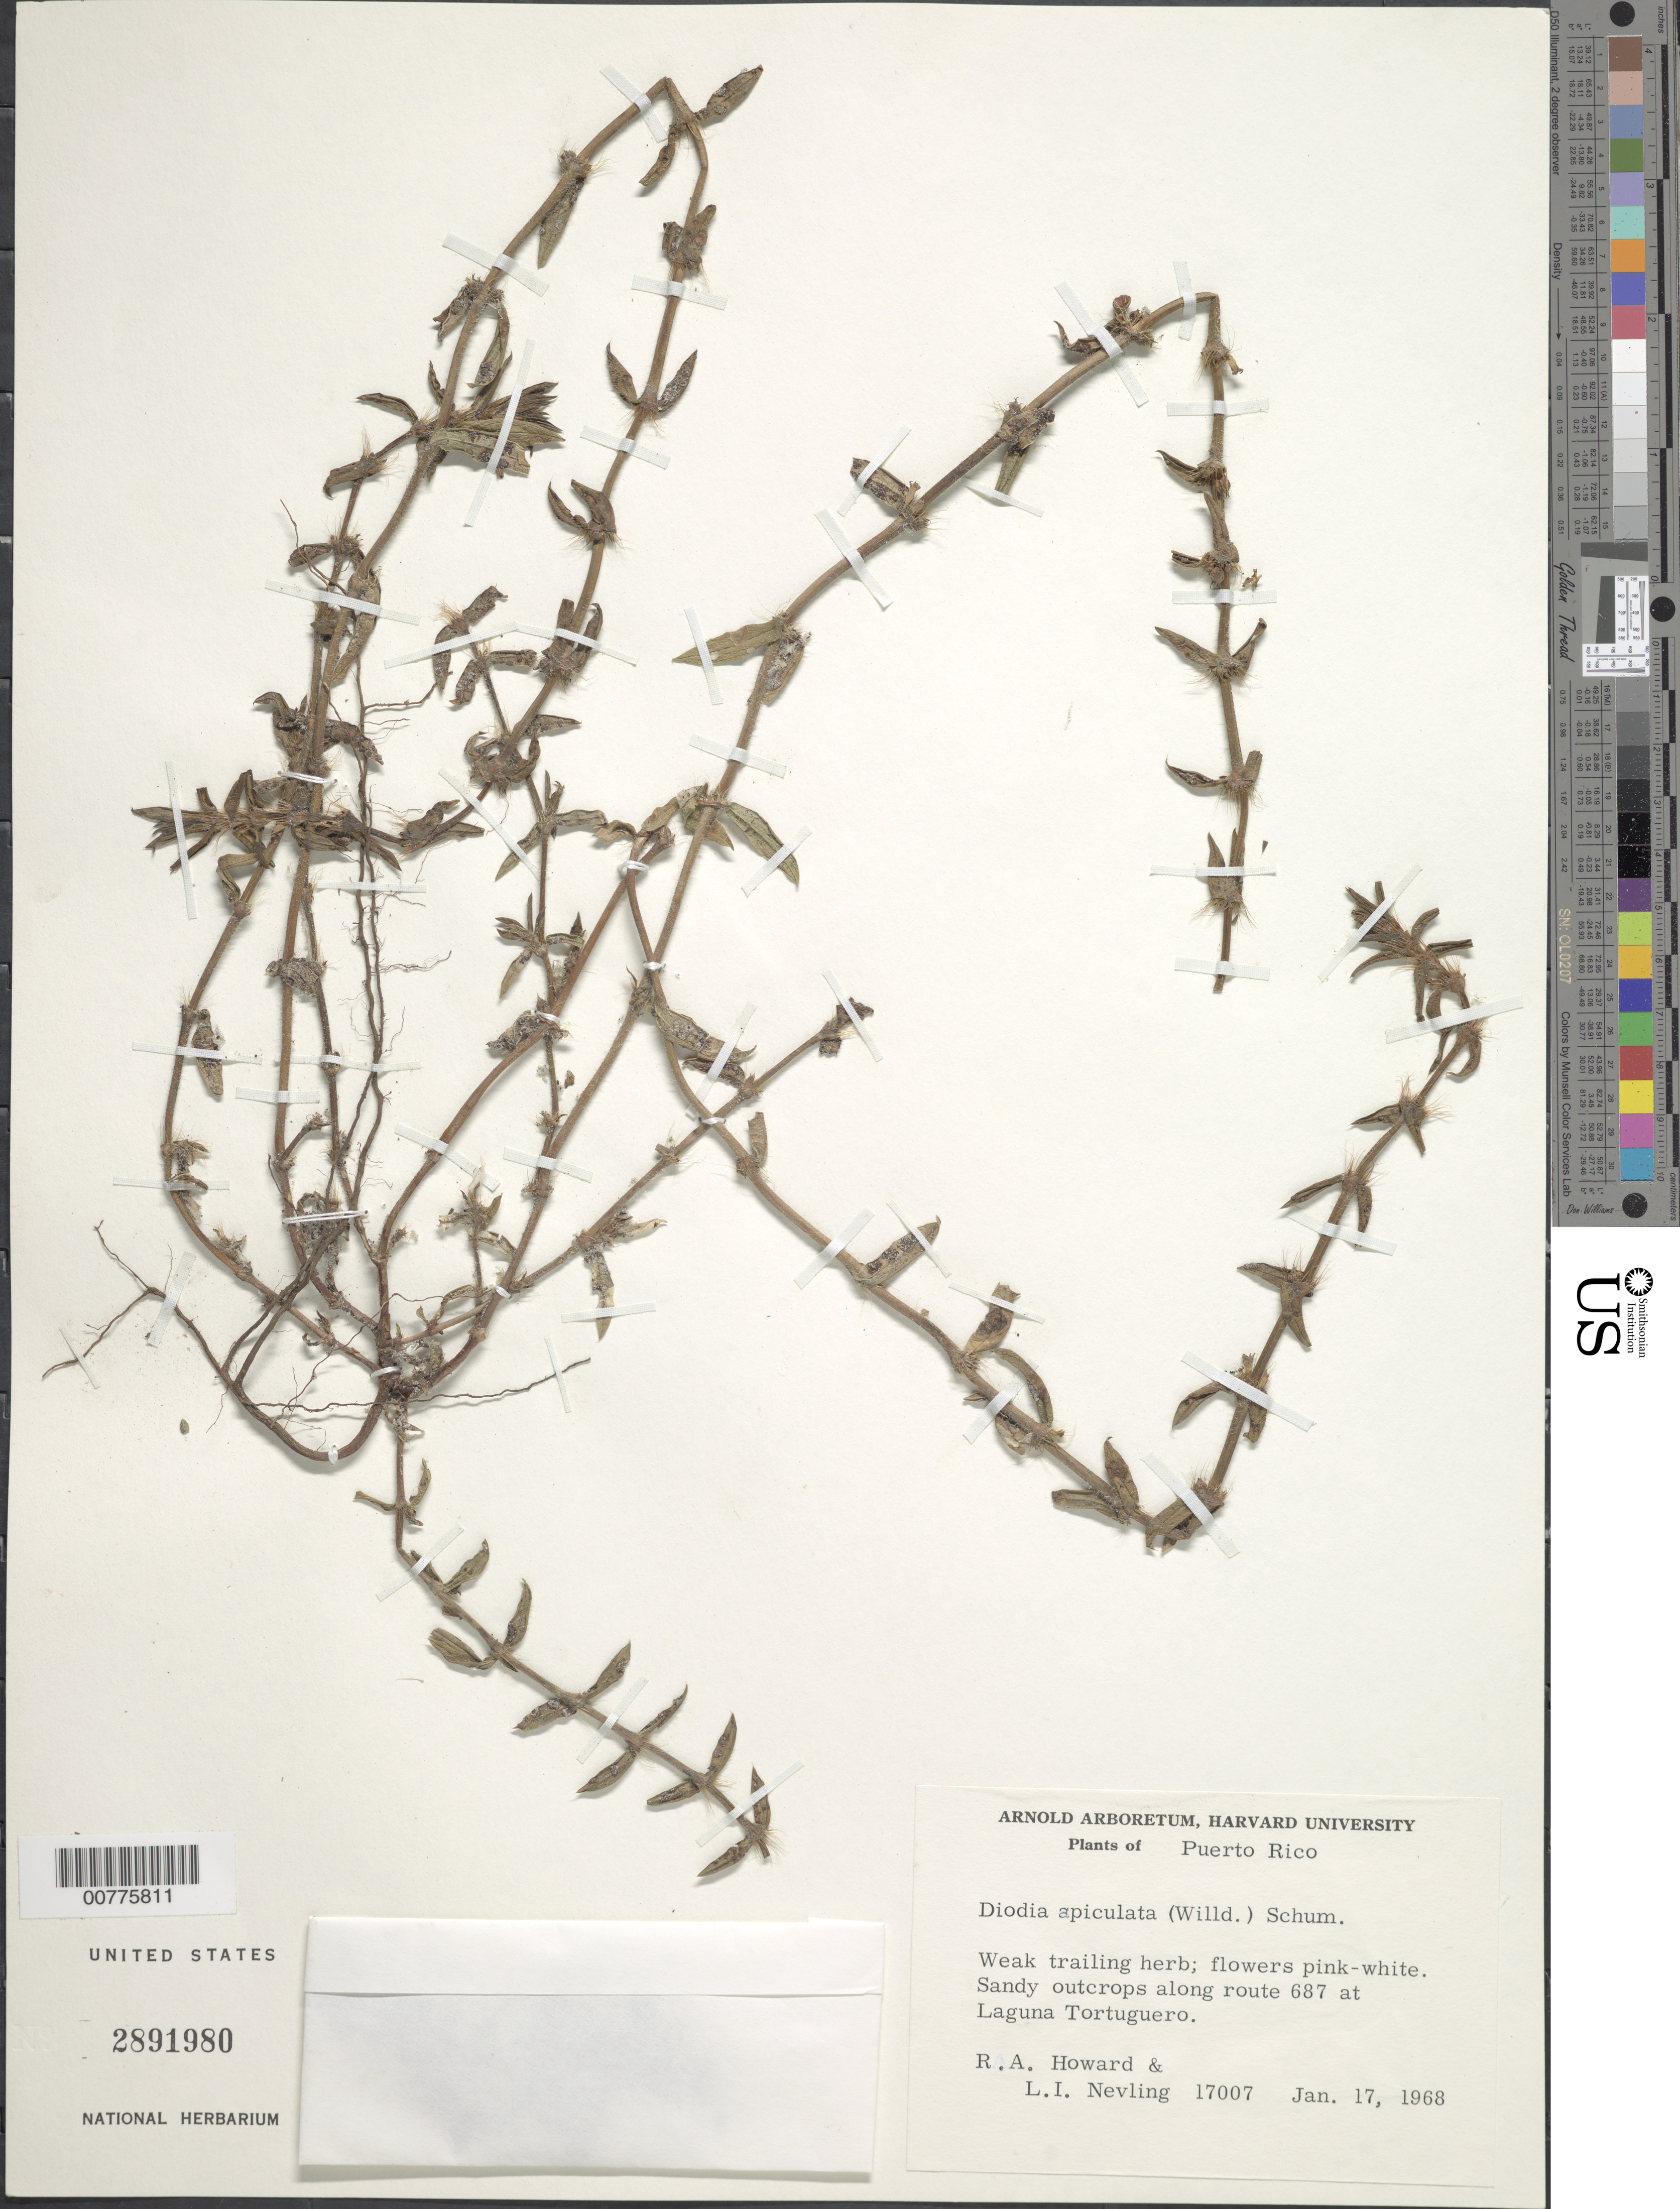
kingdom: Plantae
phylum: Tracheophyta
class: Magnoliopsida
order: Gentianales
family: Rubiaceae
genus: Diodella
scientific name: Diodella apiculata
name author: (Willd. ex Roem. & Schult.) Bacigalupo & E.L. Cabral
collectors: R. A. Howard & L. Nevling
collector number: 17007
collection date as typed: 17 Jan 1968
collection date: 1968-01-17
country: Puerto Rico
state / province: Manatí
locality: Sandy outcrops along route 687 at Laguna Tortuguero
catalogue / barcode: US 2891980